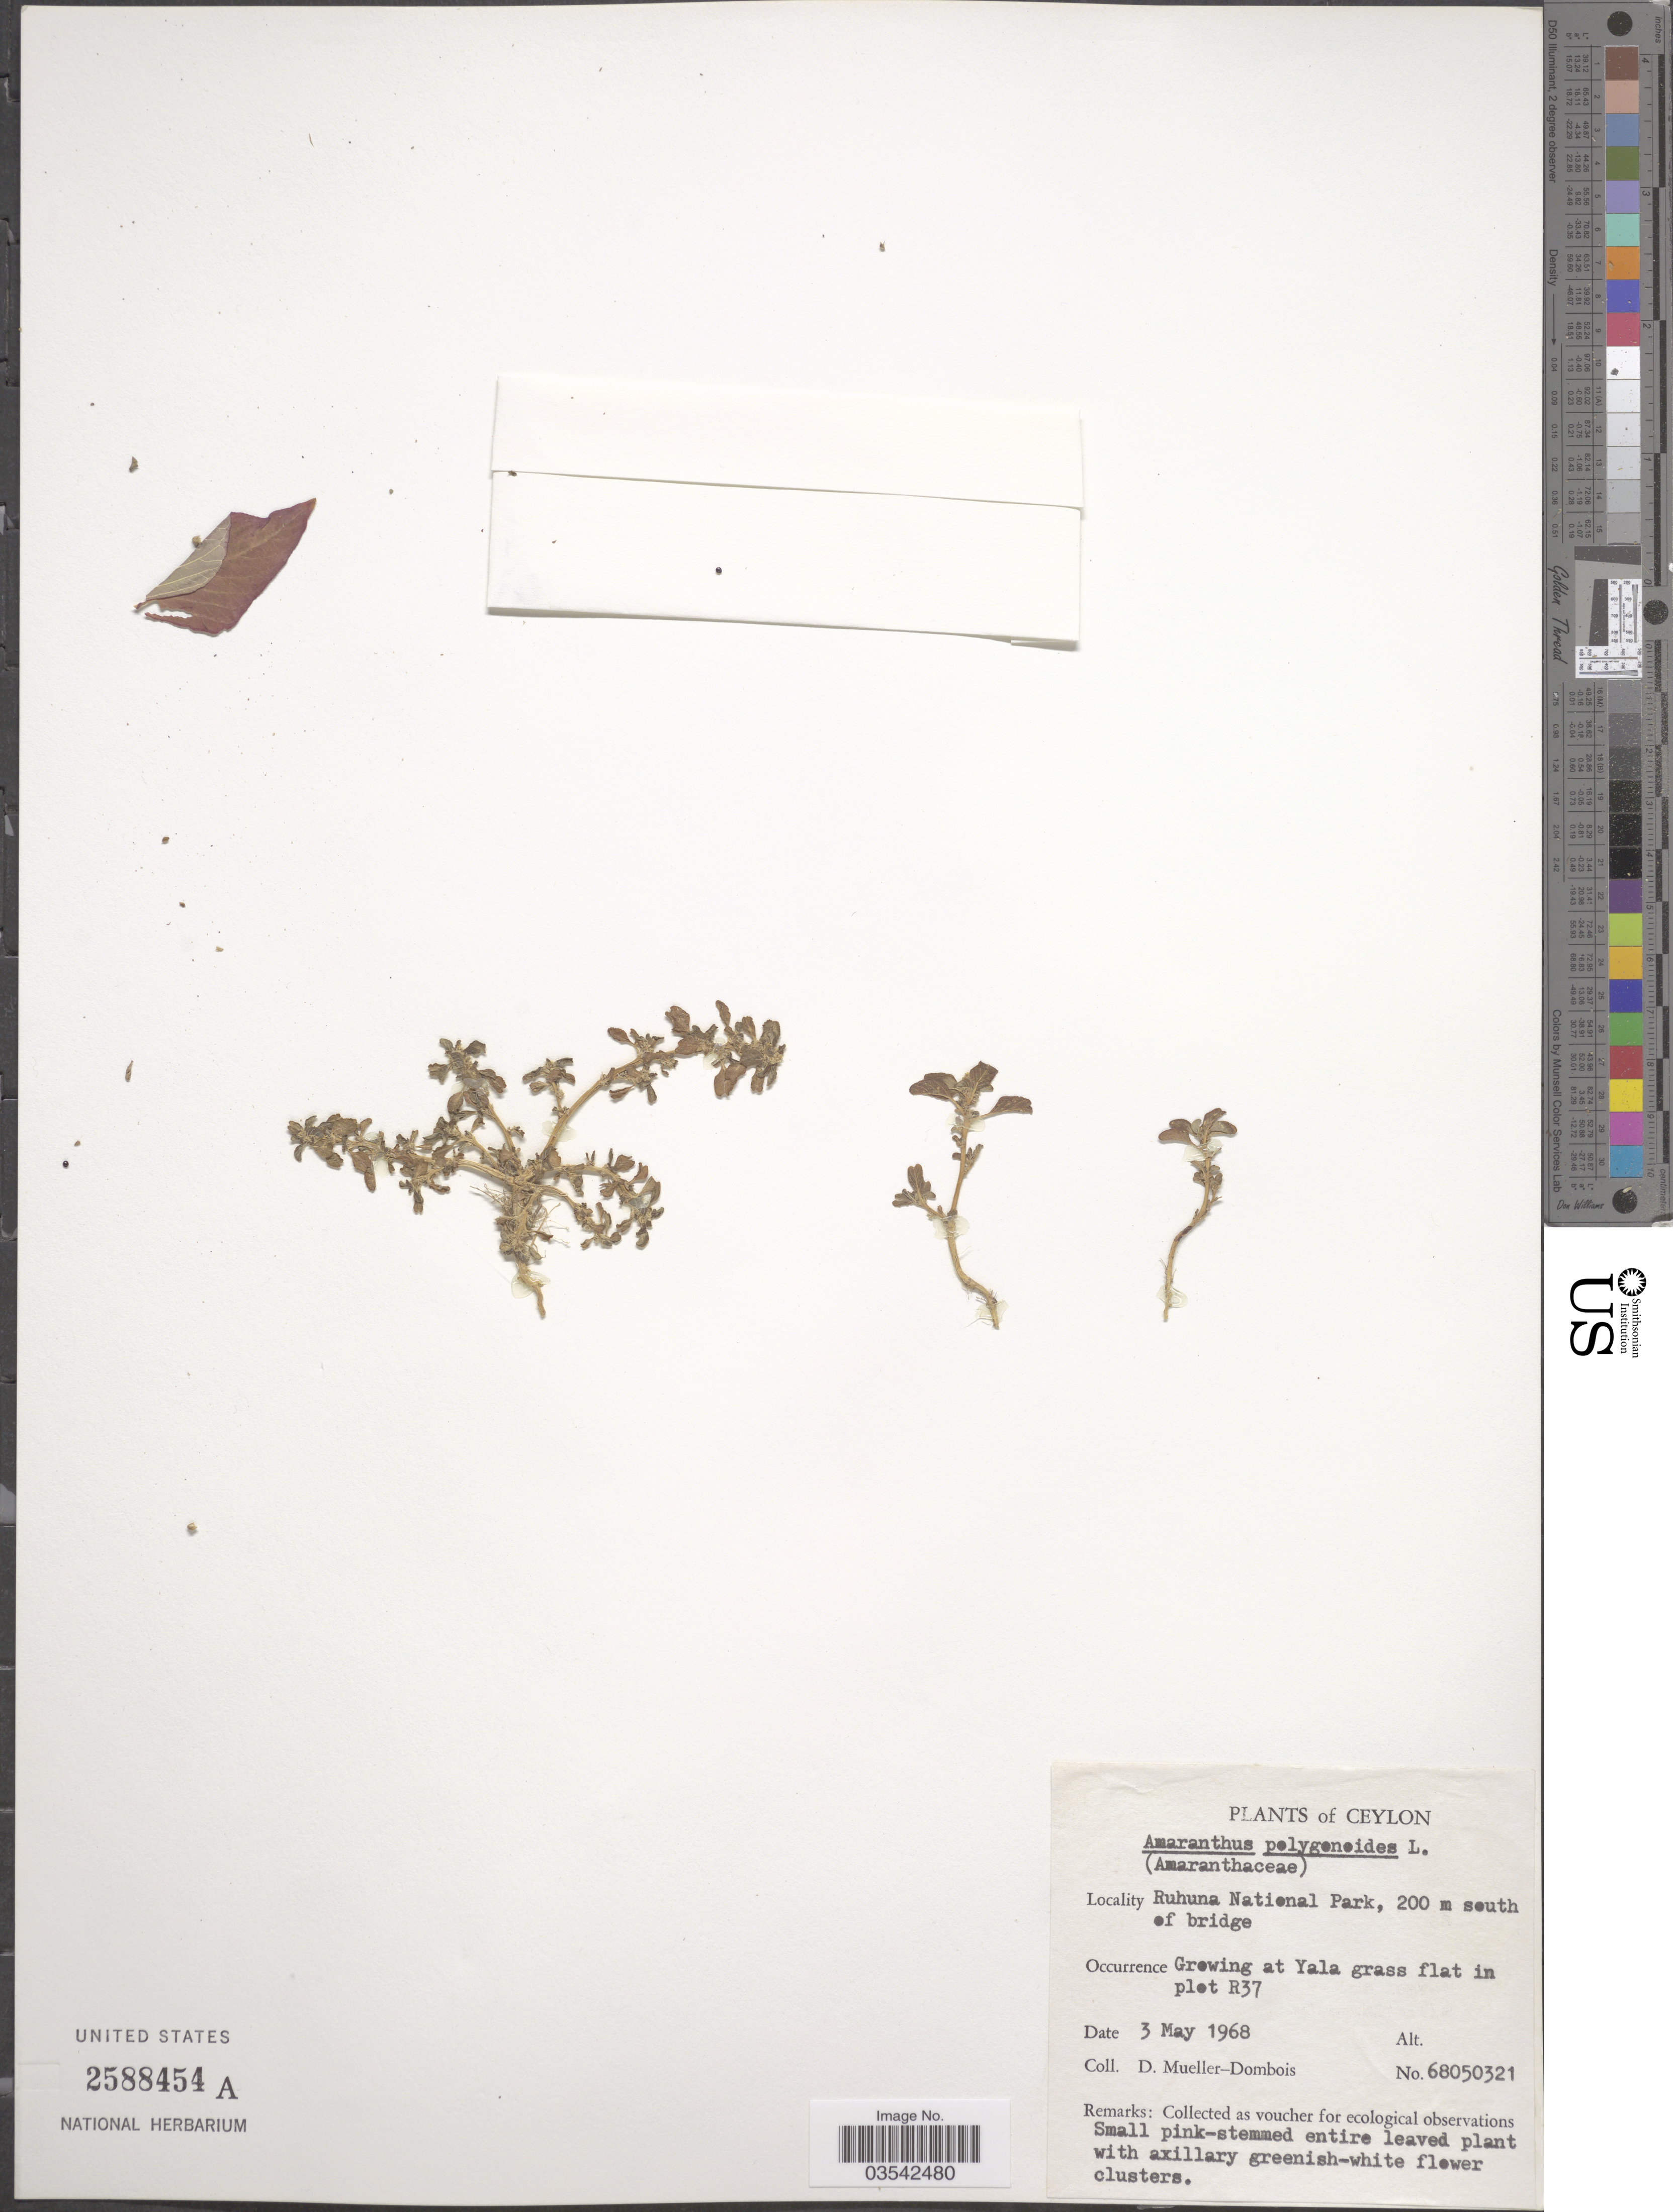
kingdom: Plantae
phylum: Tracheophyta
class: Magnoliopsida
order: Caryophyllales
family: Amaranthaceae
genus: Amaranthus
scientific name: Amaranthus polygonoides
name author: L.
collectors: D. Mueller-Dombois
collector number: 68050321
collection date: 1968-05-03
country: Sri Lanka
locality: Ceylon. Ruhuna National Park, 200 m south of bridge. At Yala grass flat in plot R37.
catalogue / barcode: US 2588454A